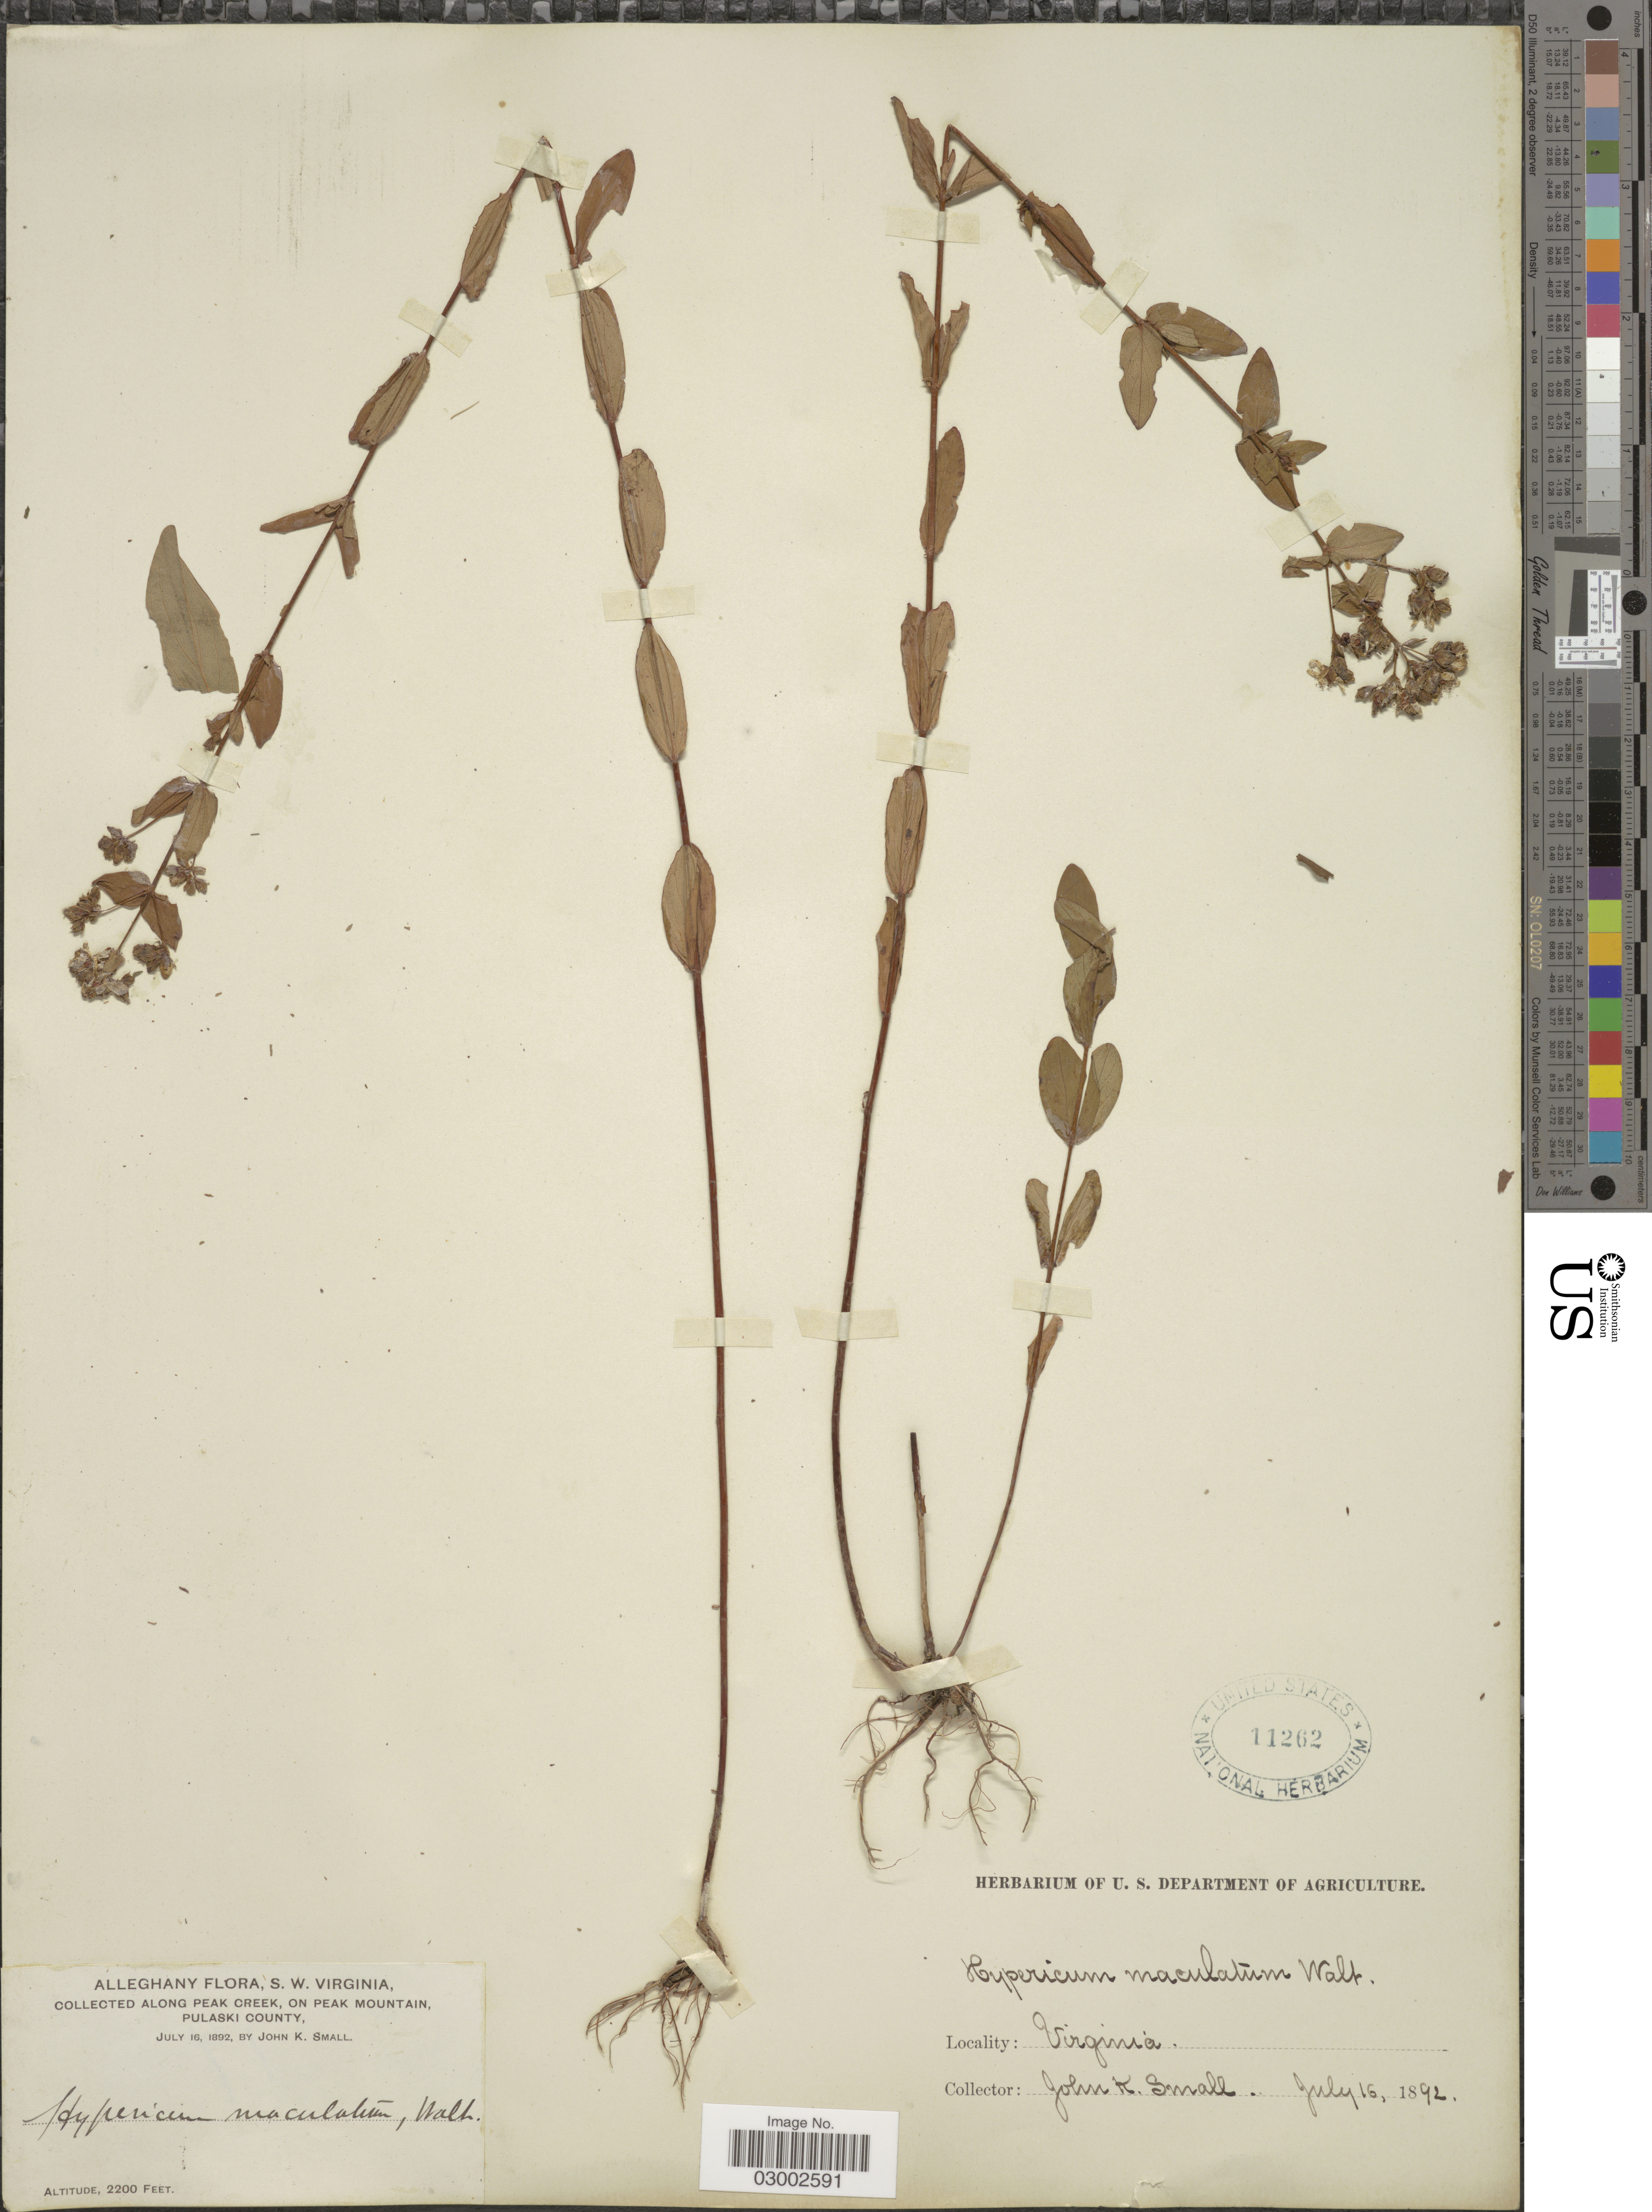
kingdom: Plantae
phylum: Tracheophyta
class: Magnoliopsida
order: Malpighiales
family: Hypericaceae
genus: Hypericum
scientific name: Hypericum punctatum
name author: Lam.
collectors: J. K. Small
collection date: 1892-07-16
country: United States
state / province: Virginia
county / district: Pulaski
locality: Alleghany. S. W. Virginia. Along Peak Creek, on Peak Mountain.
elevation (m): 671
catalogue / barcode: US 11262